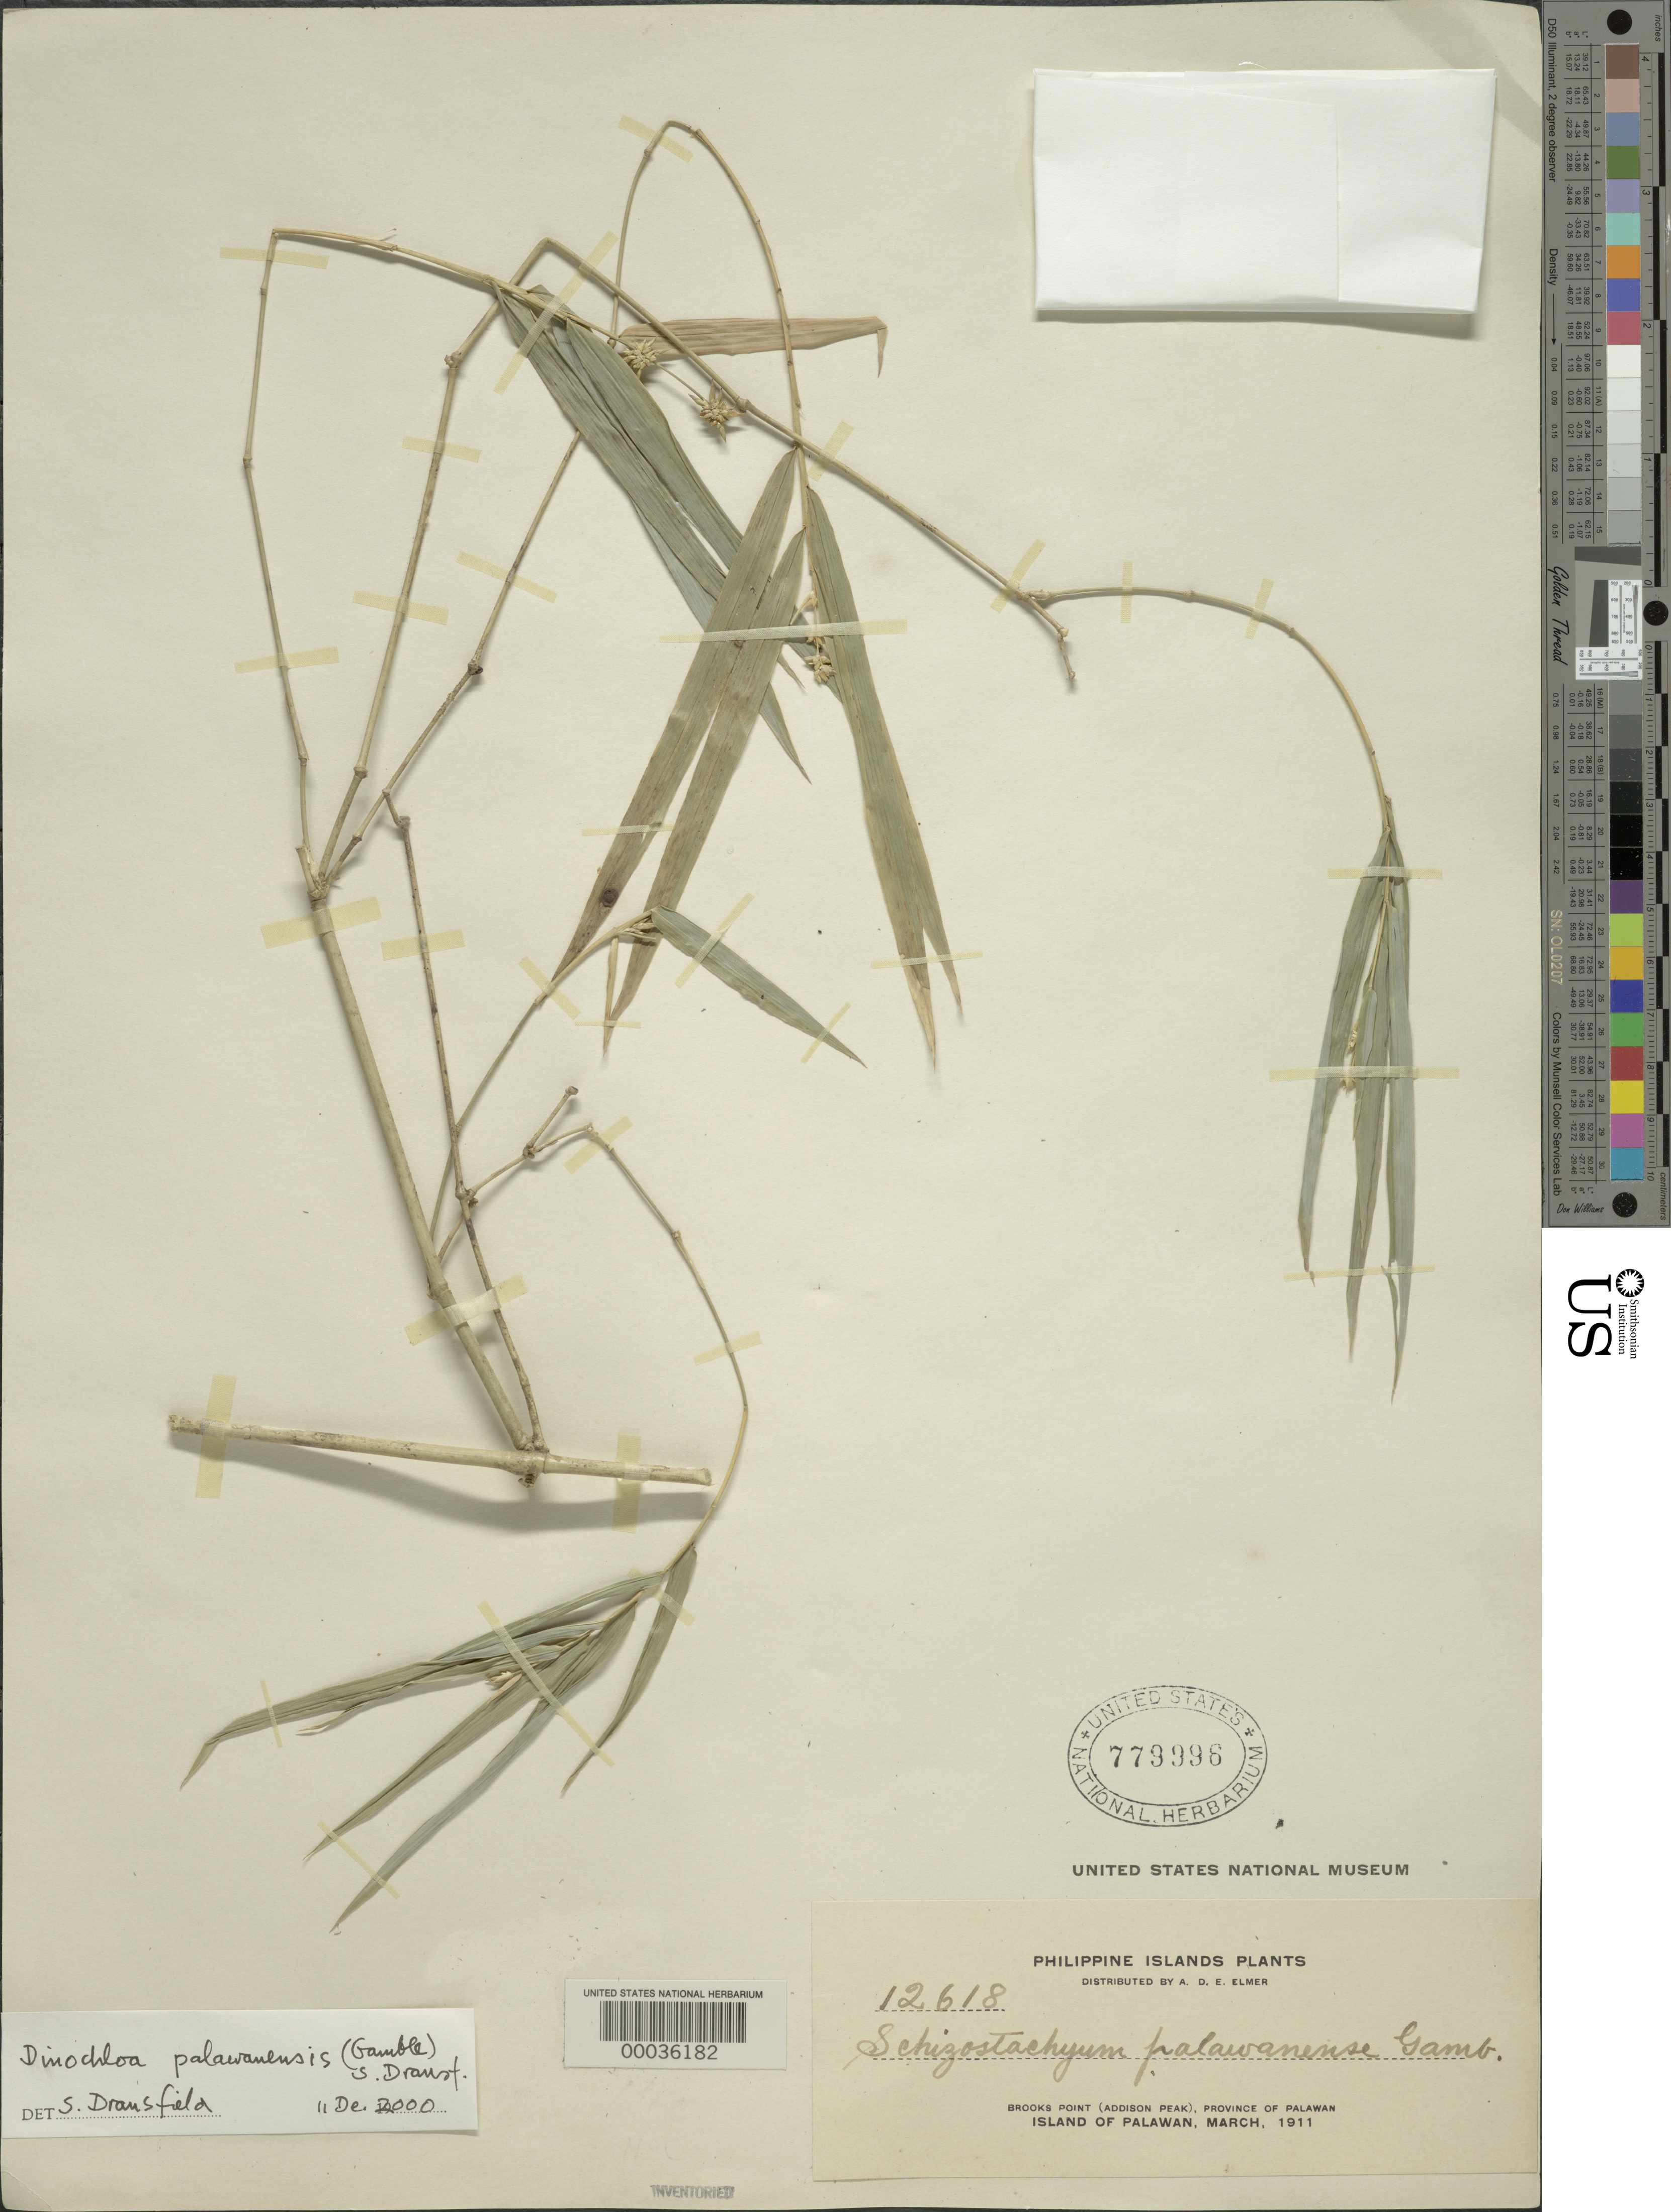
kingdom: Plantae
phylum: Tracheophyta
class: Liliopsida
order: Poales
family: Poaceae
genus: Dinochloa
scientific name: Dinochloa palawanensis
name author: (Gamble) S. Dransf.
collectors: A. D. E. Elmer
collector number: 12618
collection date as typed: Mar 1911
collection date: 1911-03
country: Philippines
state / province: Mimaropa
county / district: Palawan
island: Palawan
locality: Brooks Point (Addison Peak)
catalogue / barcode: US 779996